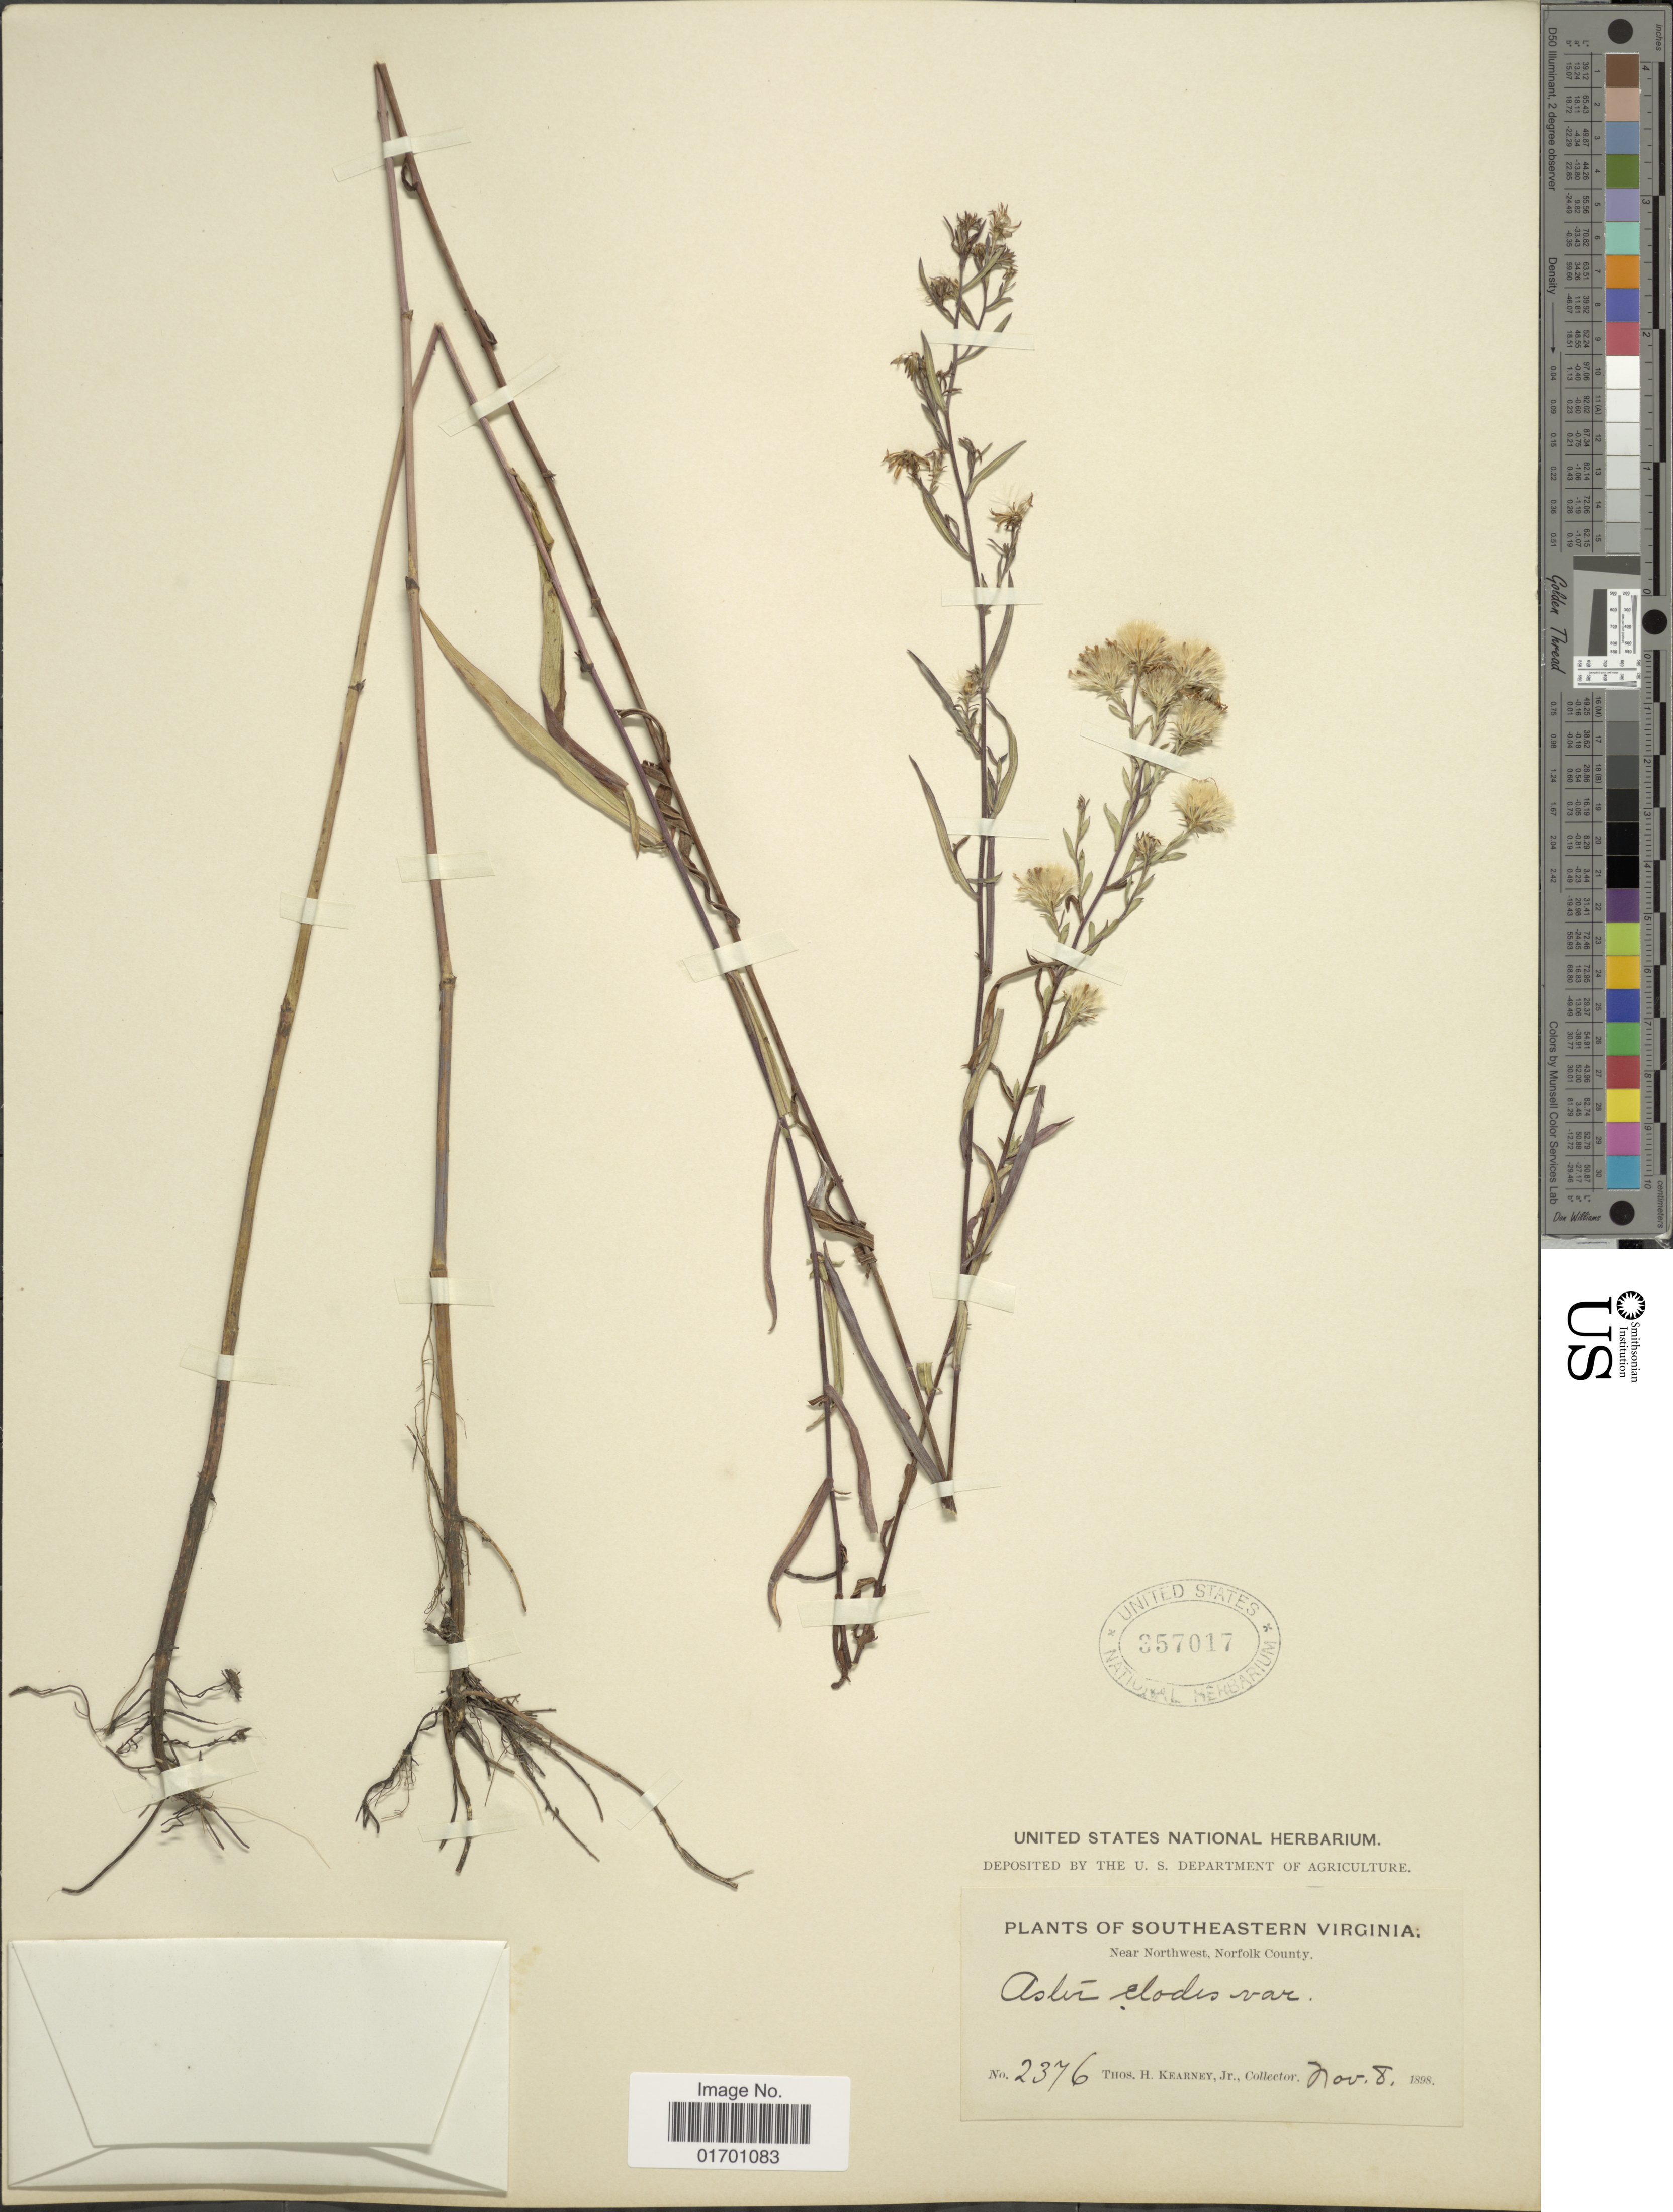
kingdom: Plantae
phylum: Tracheophyta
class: Magnoliopsida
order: Asterales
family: Asteraceae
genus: Symphyotrichum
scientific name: Symphyotrichum novi-belgii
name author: (L.) G.L. Nesom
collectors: T. H. Kearney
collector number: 2376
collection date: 1898-11-08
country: United States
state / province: Virginia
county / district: City of Chesapeake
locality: Southeastern Virginia. Near Northwest, Norfolk County.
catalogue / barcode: US 357017